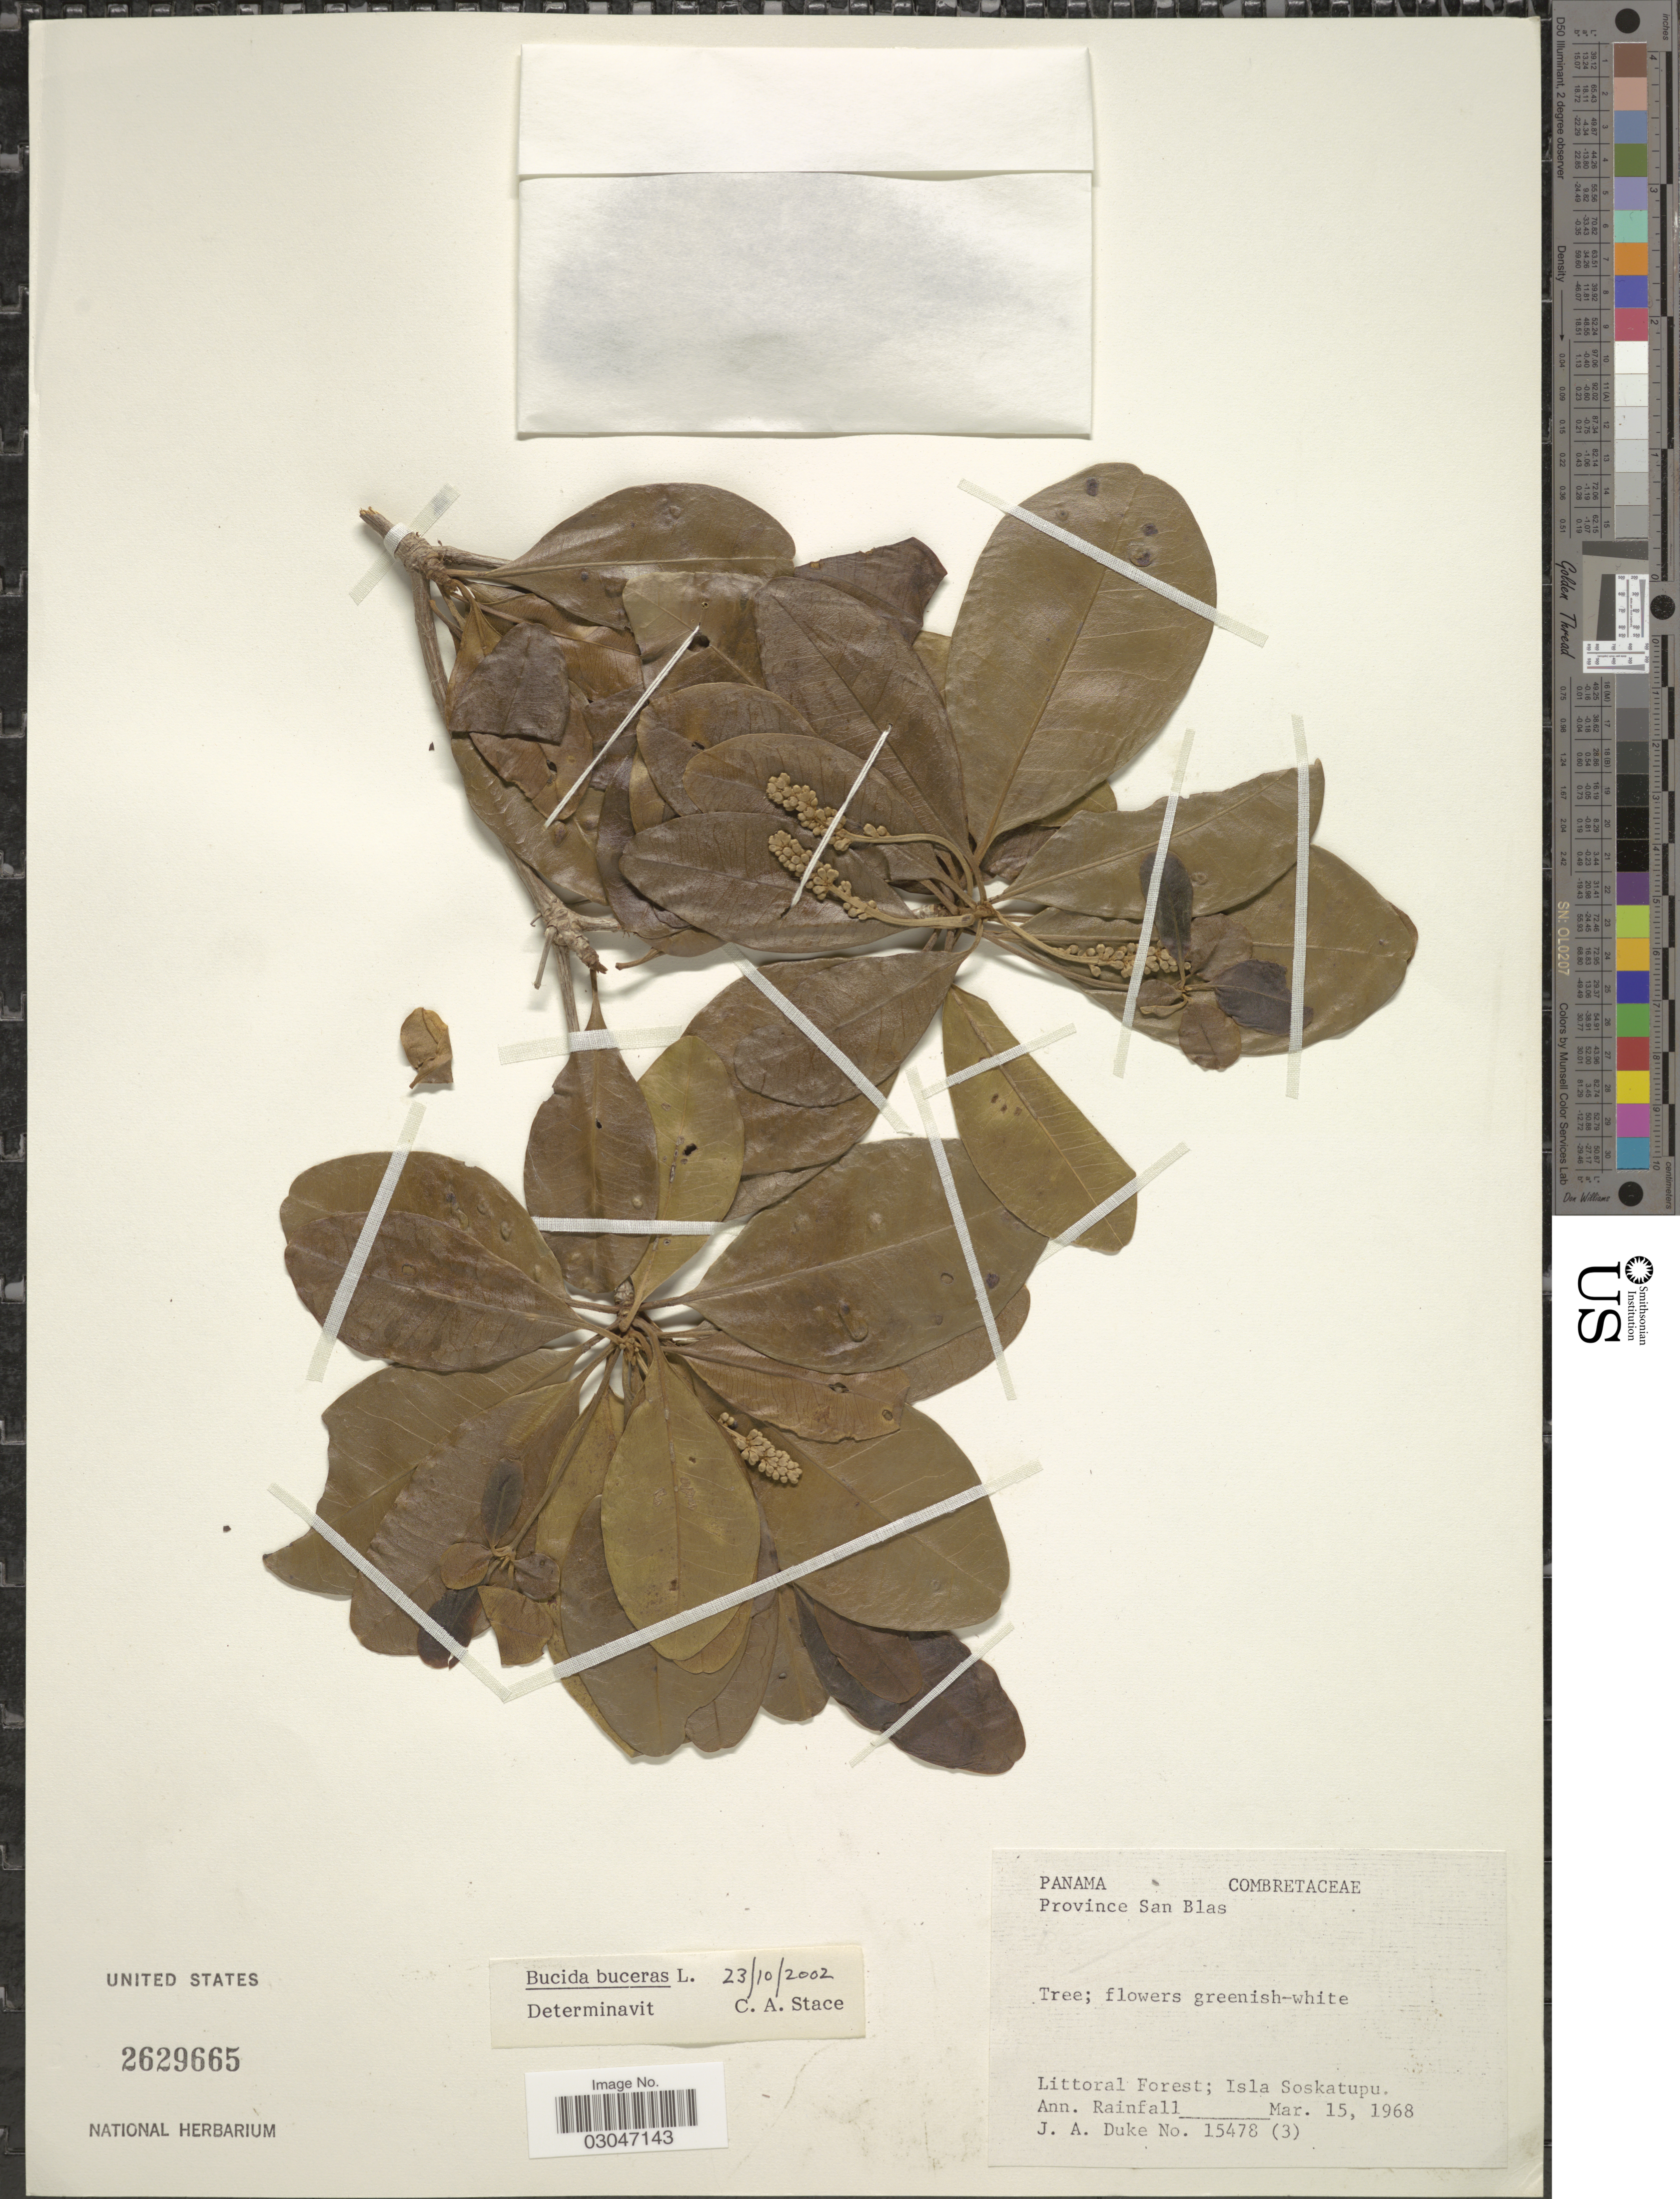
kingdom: Plantae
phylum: Tracheophyta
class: Magnoliopsida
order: Myrtales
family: Combretaceae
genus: Terminalia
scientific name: Terminalia buceras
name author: (L.) C. Wright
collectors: J. A. Duke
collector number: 15478 (3)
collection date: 1968-03-15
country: Panama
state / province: Kuna Yala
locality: Province San Blas, Littoral Forest; Isla Soskatupu.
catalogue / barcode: US 2629665